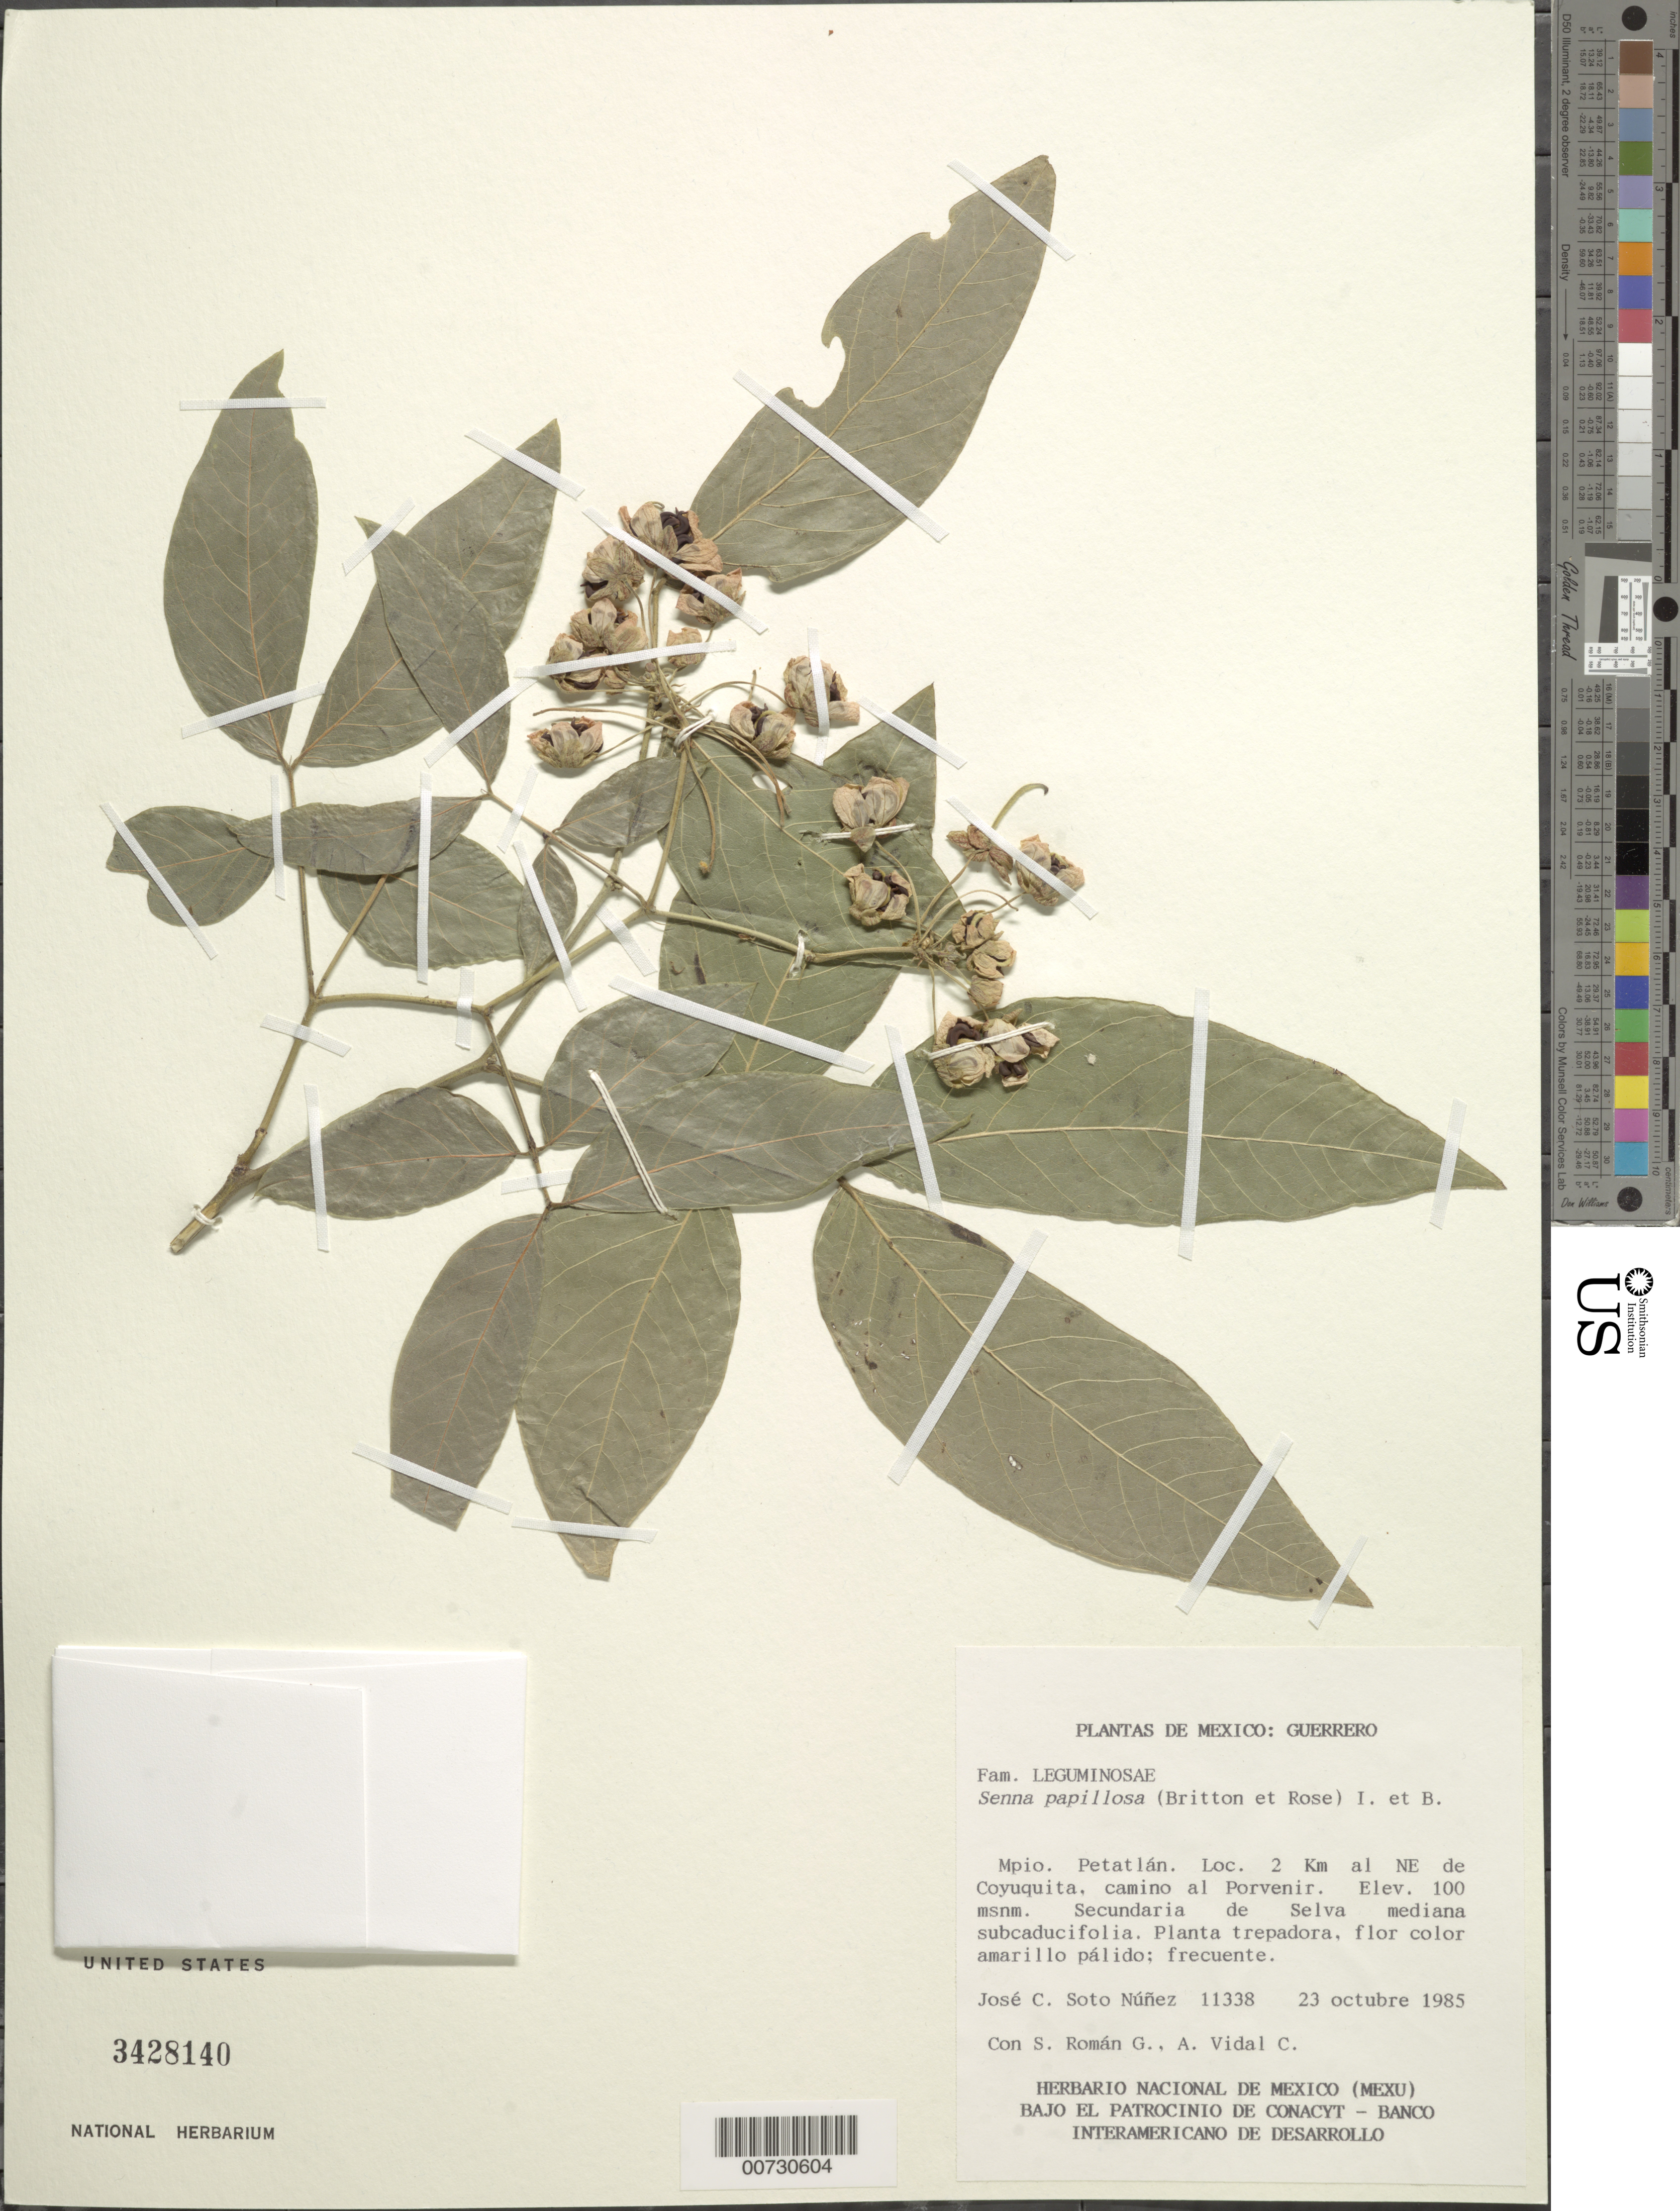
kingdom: Plantae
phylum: Tracheophyta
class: Magnoliopsida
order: Fabales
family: Fabaceae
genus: Senna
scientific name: Senna papillosa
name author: (Britton & Rose) H.S. Irwin & Barneby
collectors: J. C. Soto Núñez, S. Román G. & A. Vidal C.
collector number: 11338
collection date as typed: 23 Oct 1985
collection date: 1985-10-23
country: Mexico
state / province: Guerrero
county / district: Petatlán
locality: Loc. 2 Km al NE de Coyuquita, camino al Porvenir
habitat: Secundaria de Selva mediana subcaducifolia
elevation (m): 100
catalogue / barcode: US 3428140